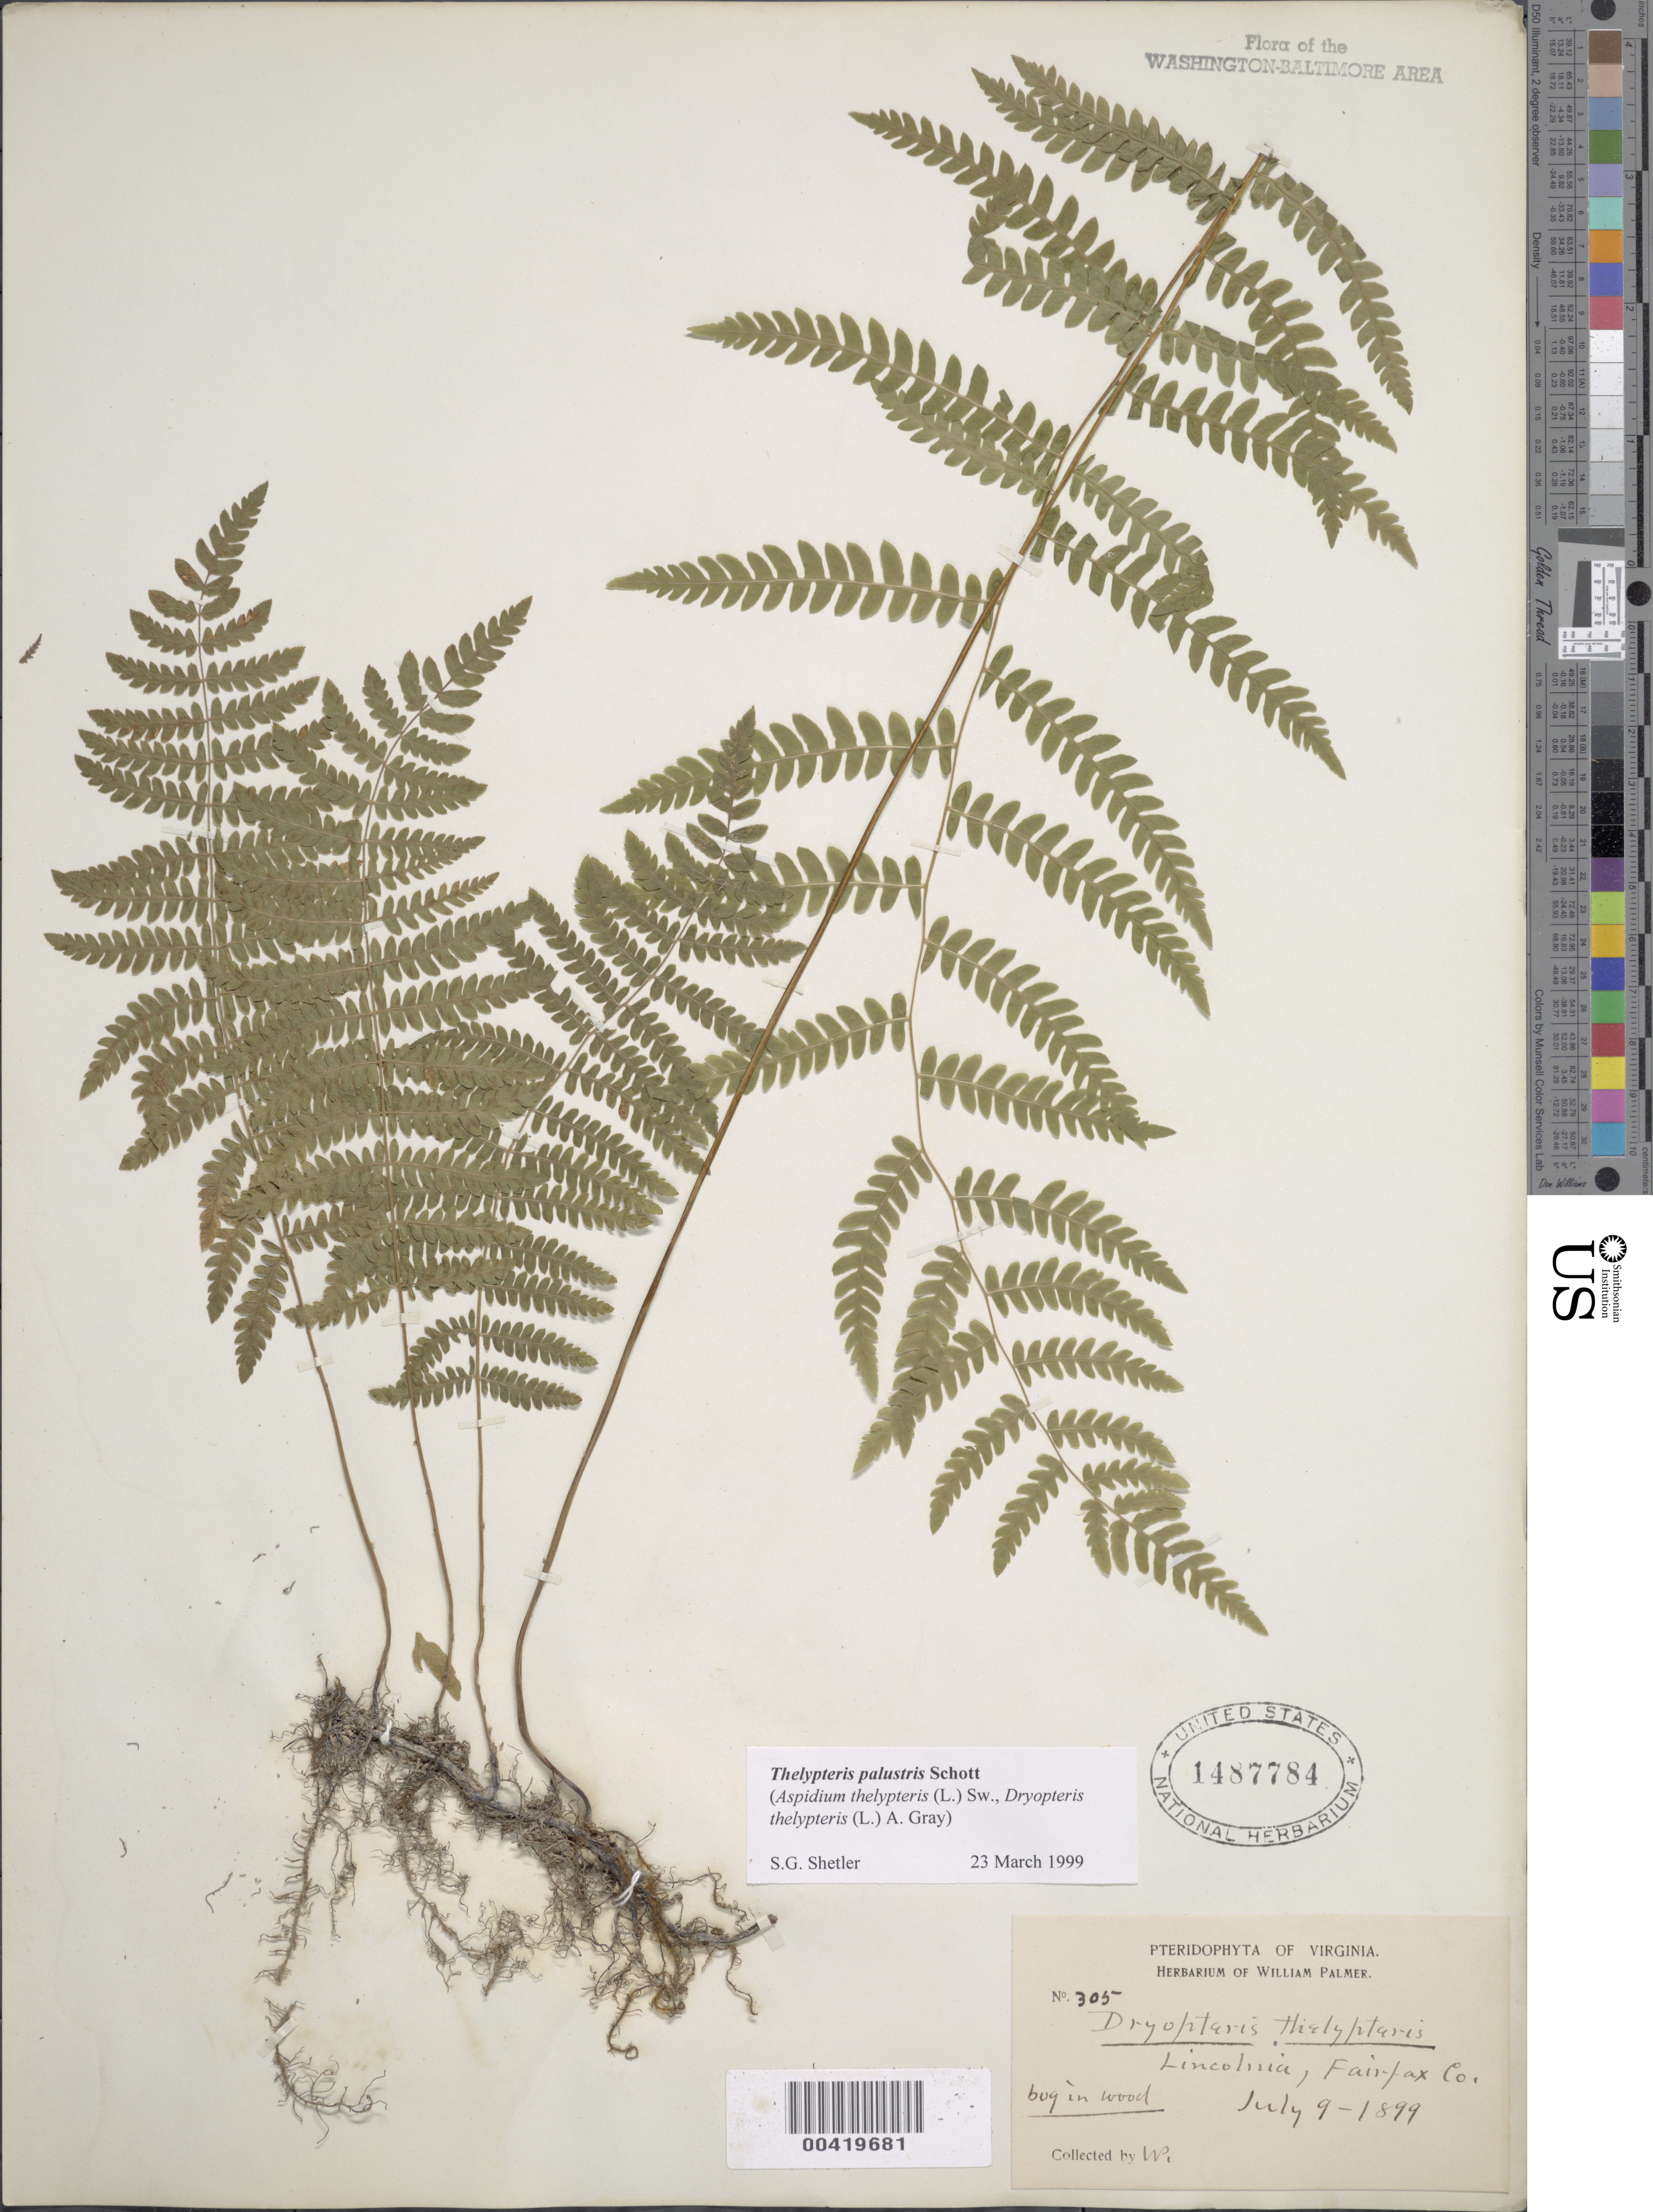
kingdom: Plantae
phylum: Tracheophyta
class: Polypodiopsida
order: Polypodiales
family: Thelypteridaceae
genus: Thelypteris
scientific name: Thelypteris palustris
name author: (Salisb.) Schott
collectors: W. Palmer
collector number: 305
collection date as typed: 09 Jul 1899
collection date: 1899-07-09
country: United States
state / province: Virginia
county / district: Fairfax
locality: Lincolnia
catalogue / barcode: US 1487784